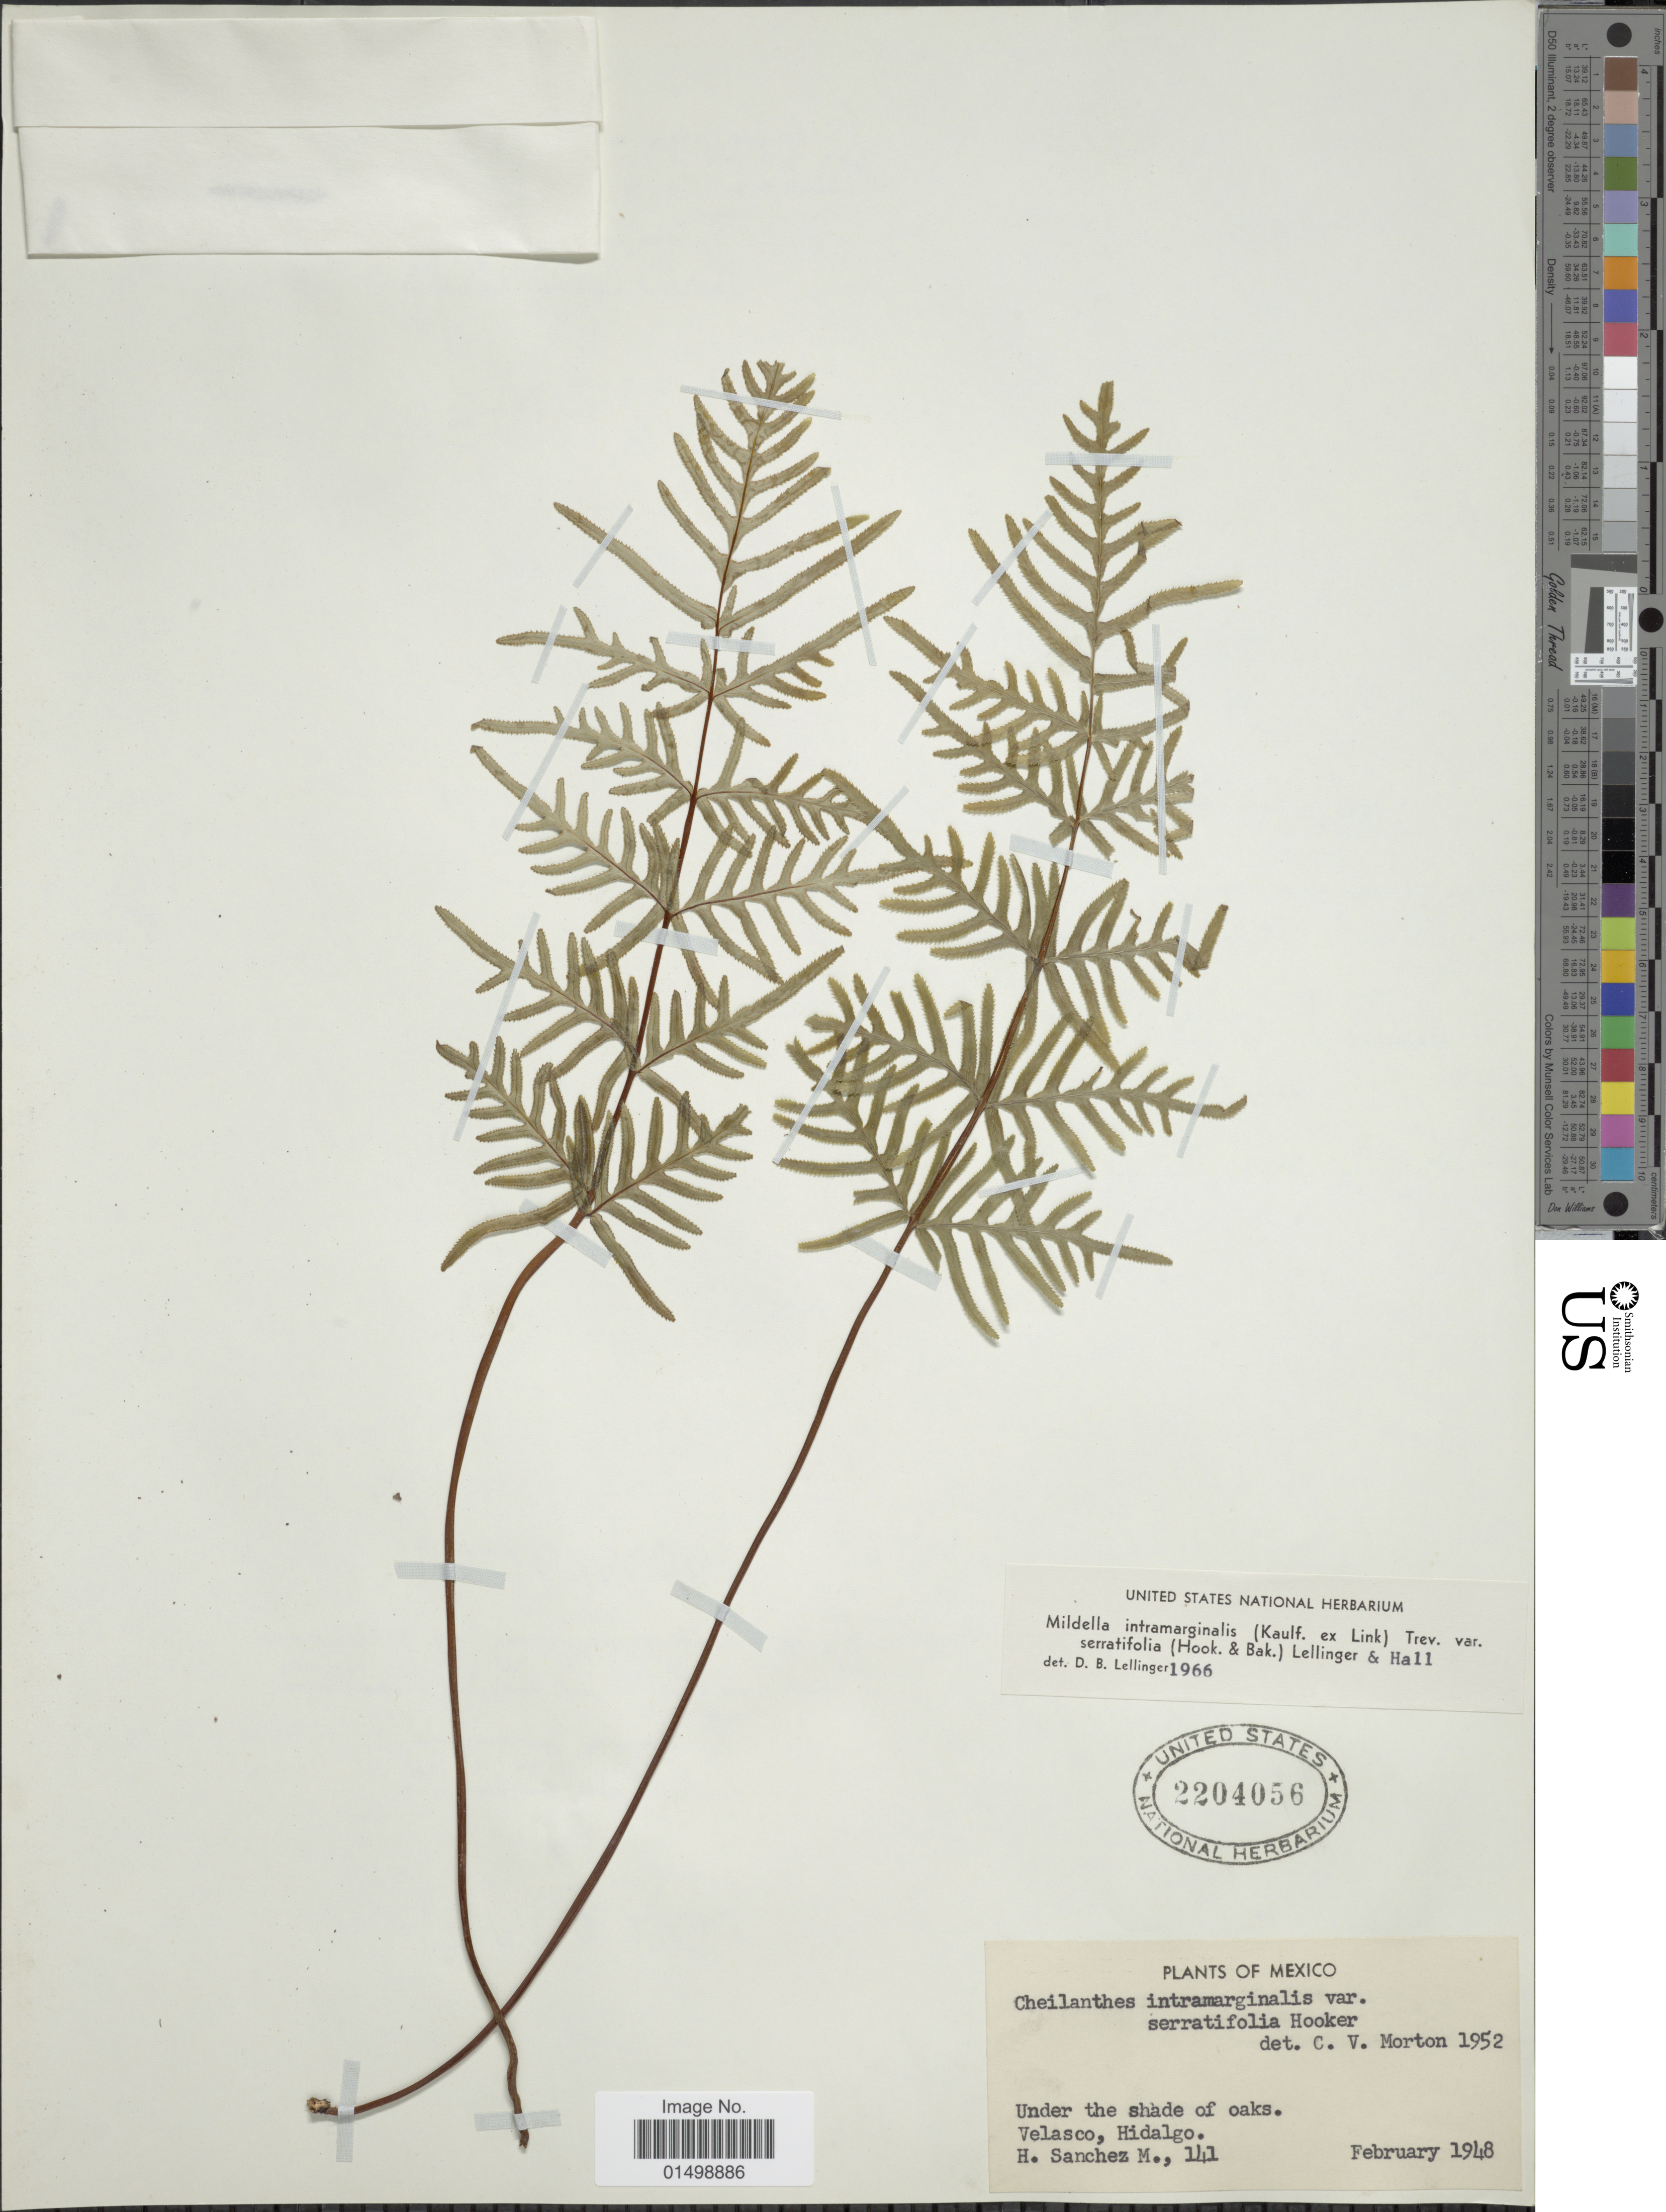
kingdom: Plantae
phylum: Tracheophyta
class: Polypodiopsida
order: Polypodiales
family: Pteridaceae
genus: Cheilanthes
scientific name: Cheilanthes intramarginalis var. serratifolia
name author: (Kaulf.) Hook.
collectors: H. Sánchez-Mejorada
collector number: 141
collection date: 1948-02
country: Mexico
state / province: Hidalgo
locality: Velasco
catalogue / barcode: US 2204056